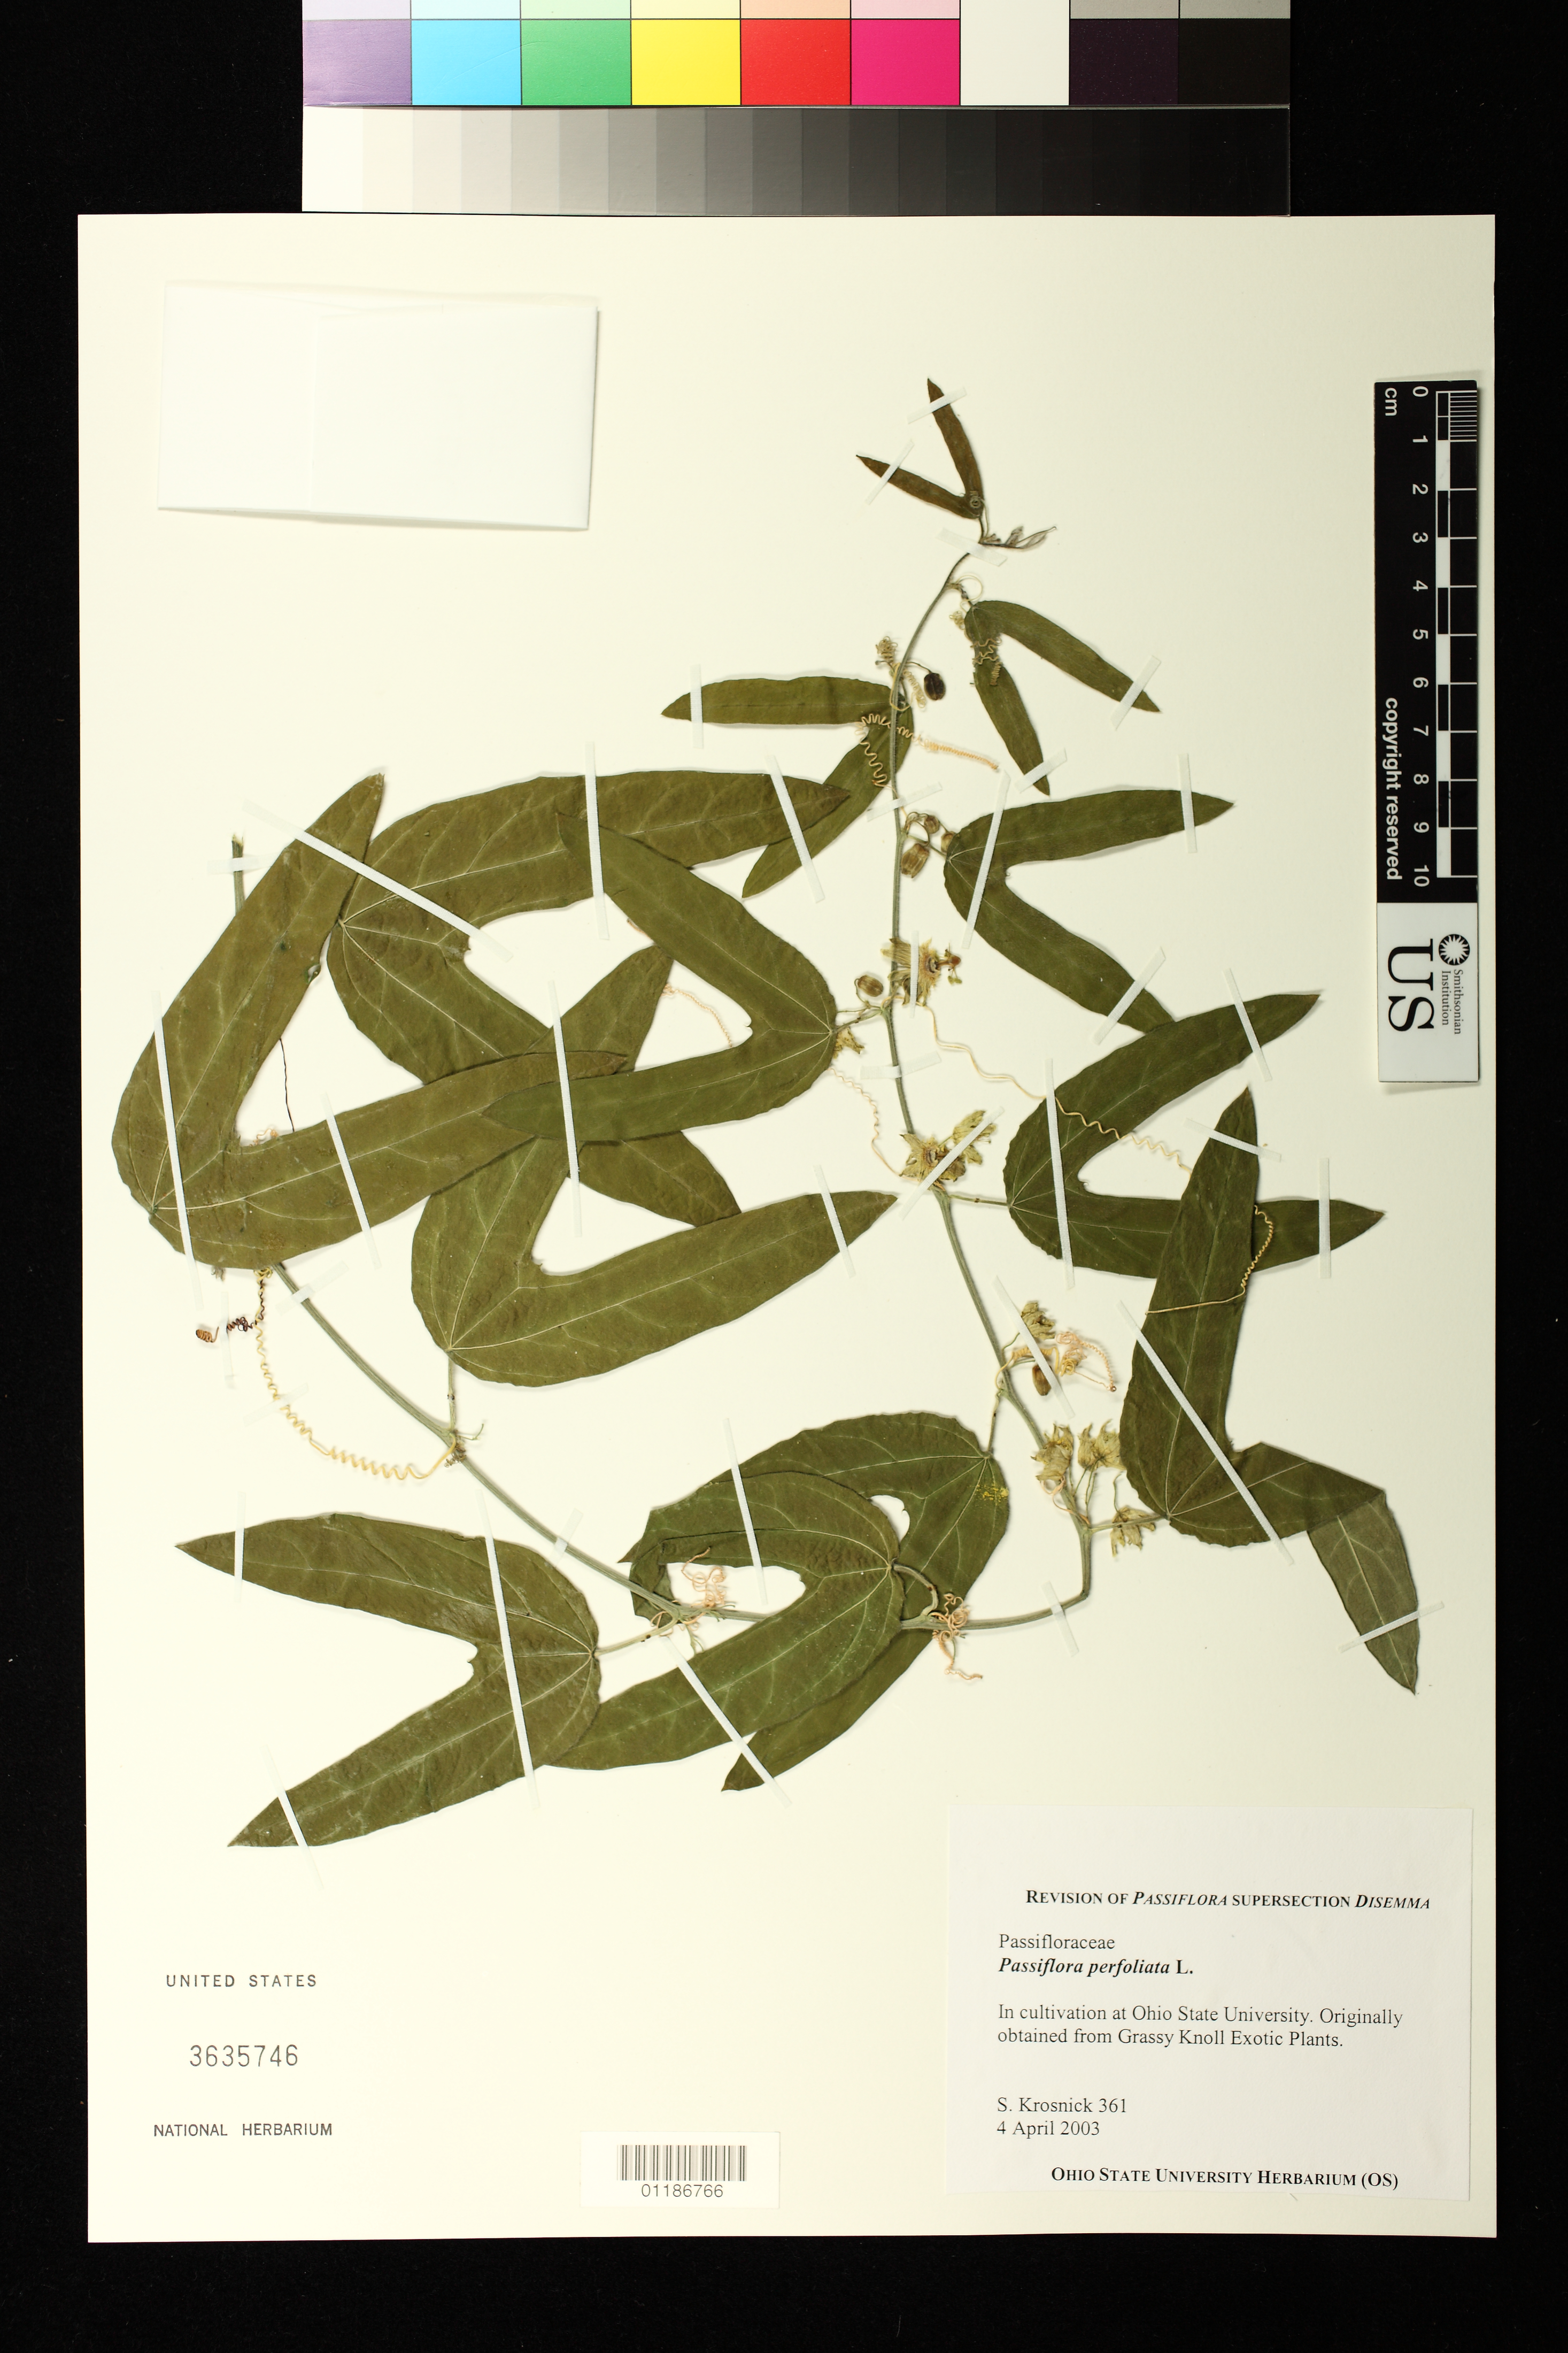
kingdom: Plantae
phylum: Tracheophyta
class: Magnoliopsida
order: Malpighiales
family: Passifloraceae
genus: Passiflora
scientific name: Passiflora sp.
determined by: MacDougal, John M.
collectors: S. Krosnick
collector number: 361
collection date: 2003-04-04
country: United States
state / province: Ohio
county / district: Franklin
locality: Cultivated at Ohio State University, Columbus. Obtained from Grassy Knoll Exotic Plants.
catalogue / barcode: US 3635746